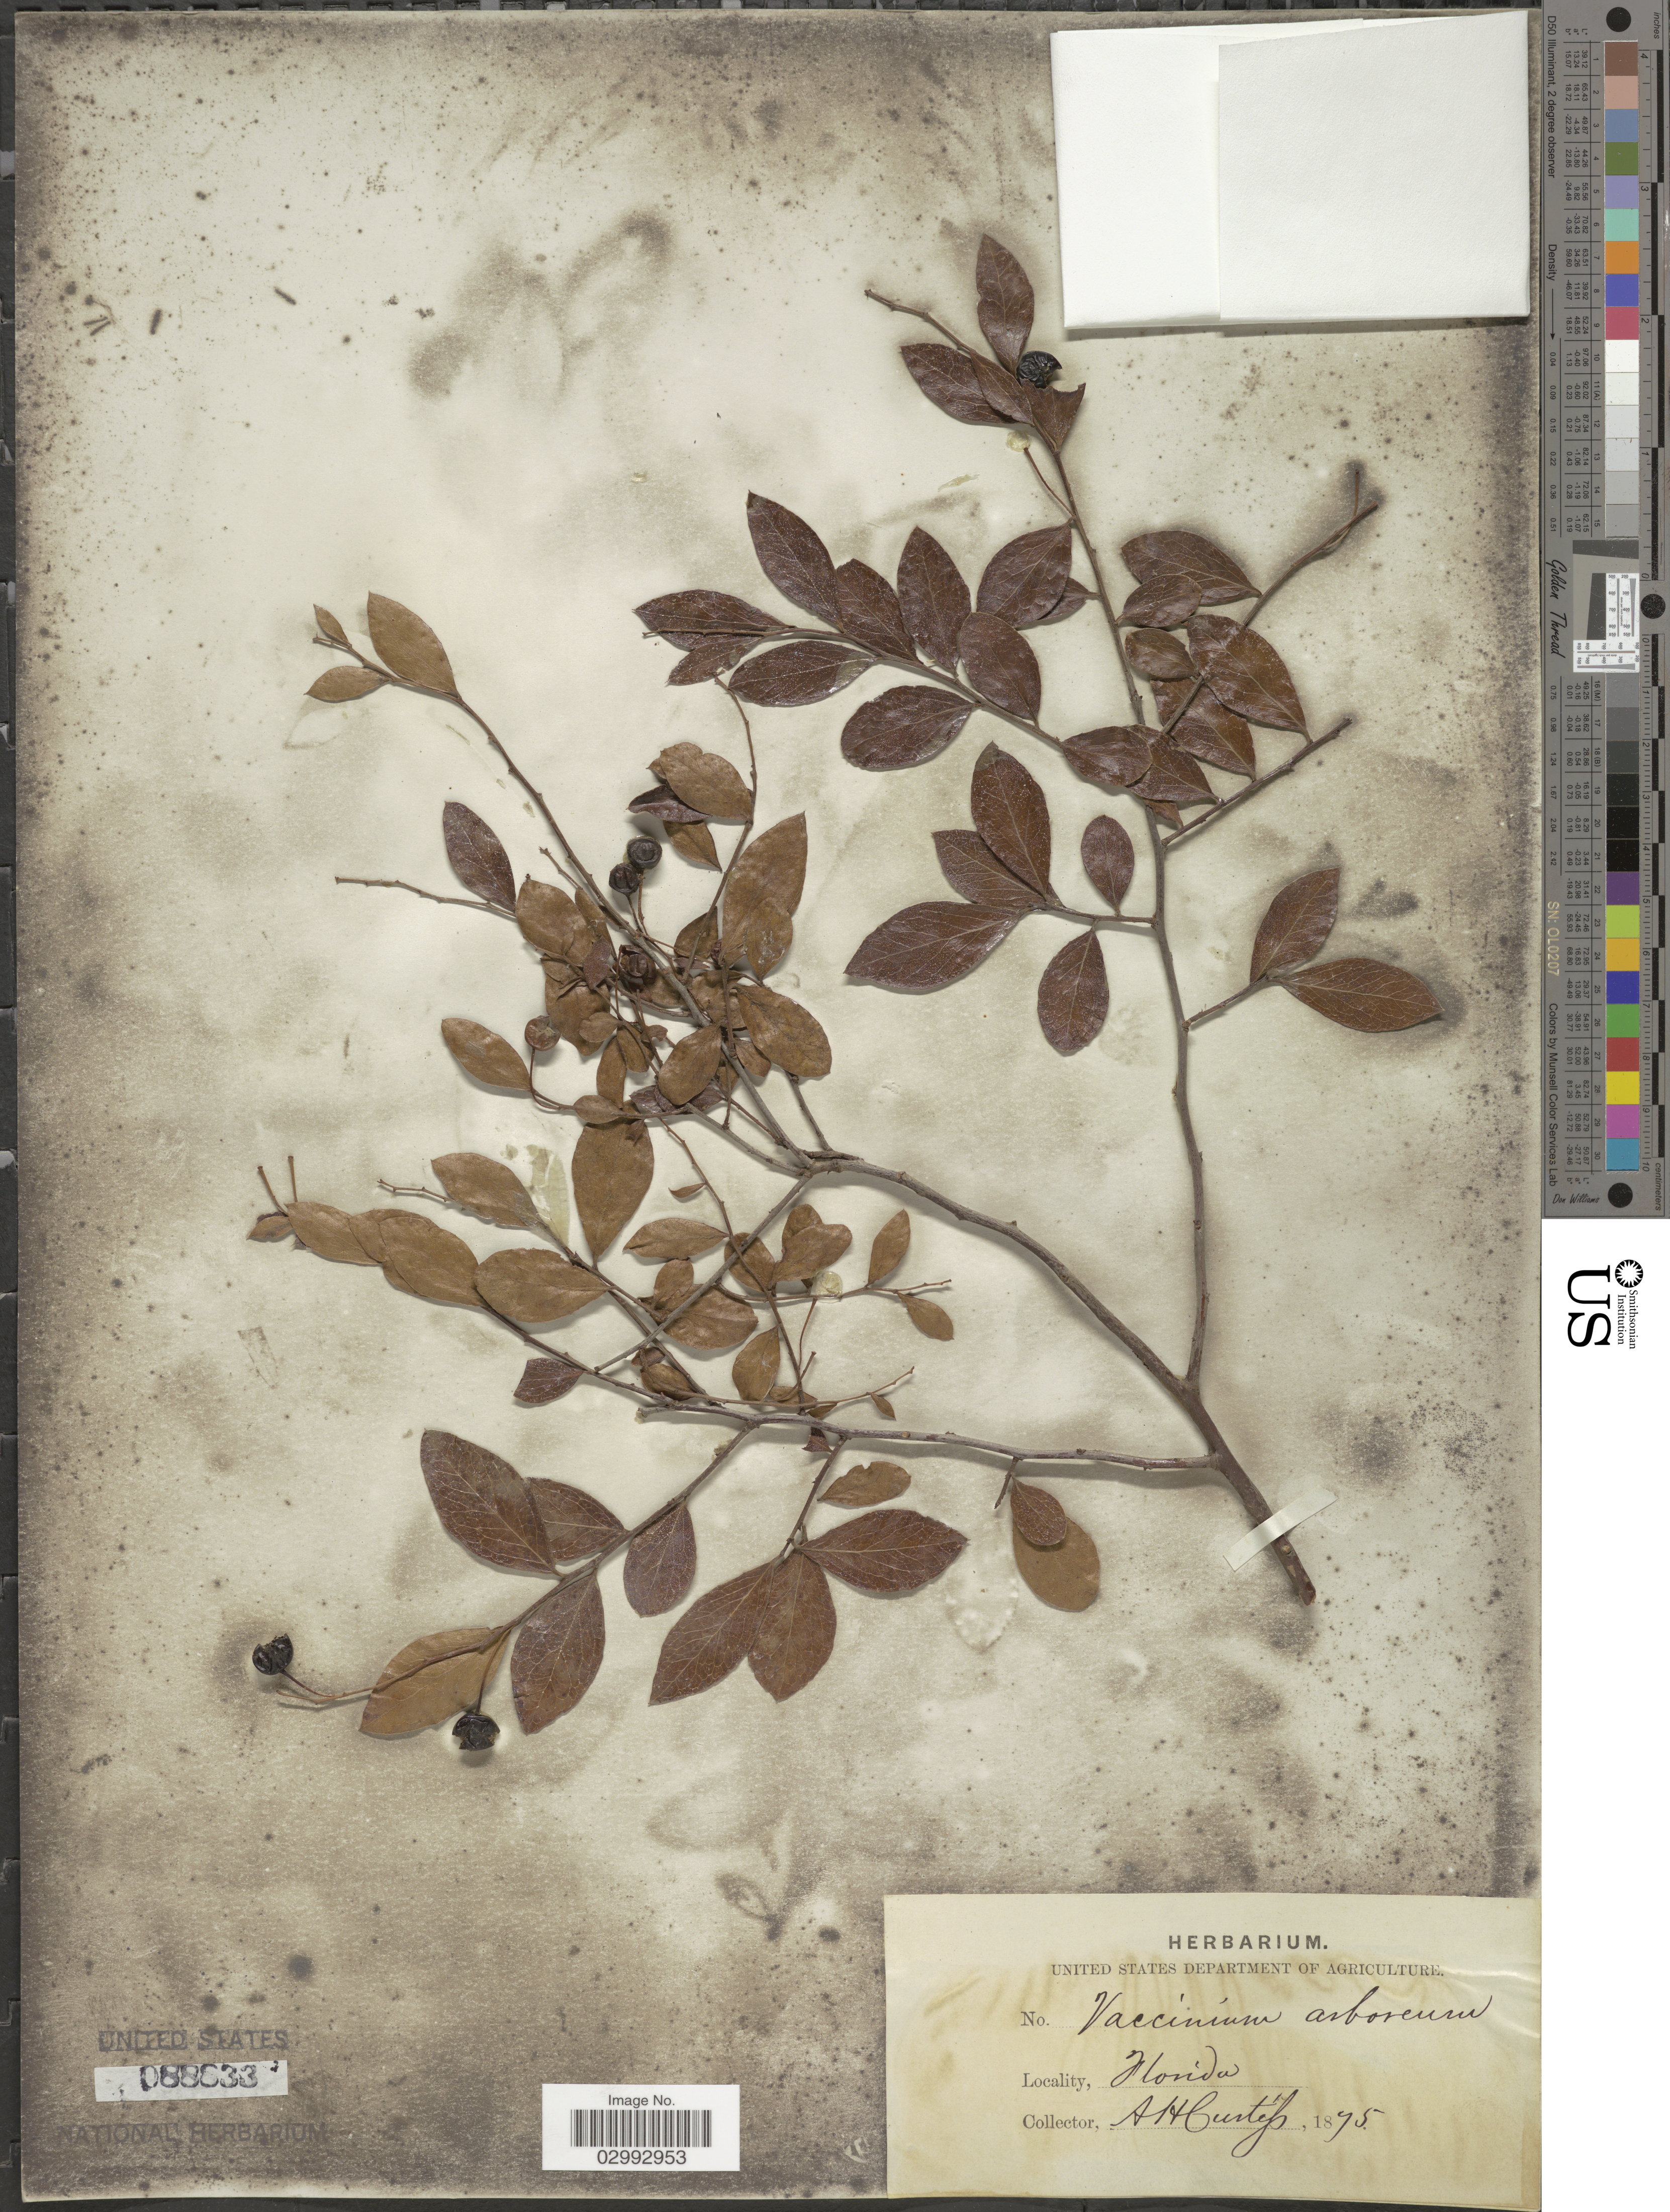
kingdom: Plantae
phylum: Tracheophyta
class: Magnoliopsida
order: Ericales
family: Ericaceae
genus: Batodendron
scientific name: Batodendron arboreum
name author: Nutt.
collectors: A. H. Curtiss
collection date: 1875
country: United States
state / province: Florida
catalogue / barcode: US 88833